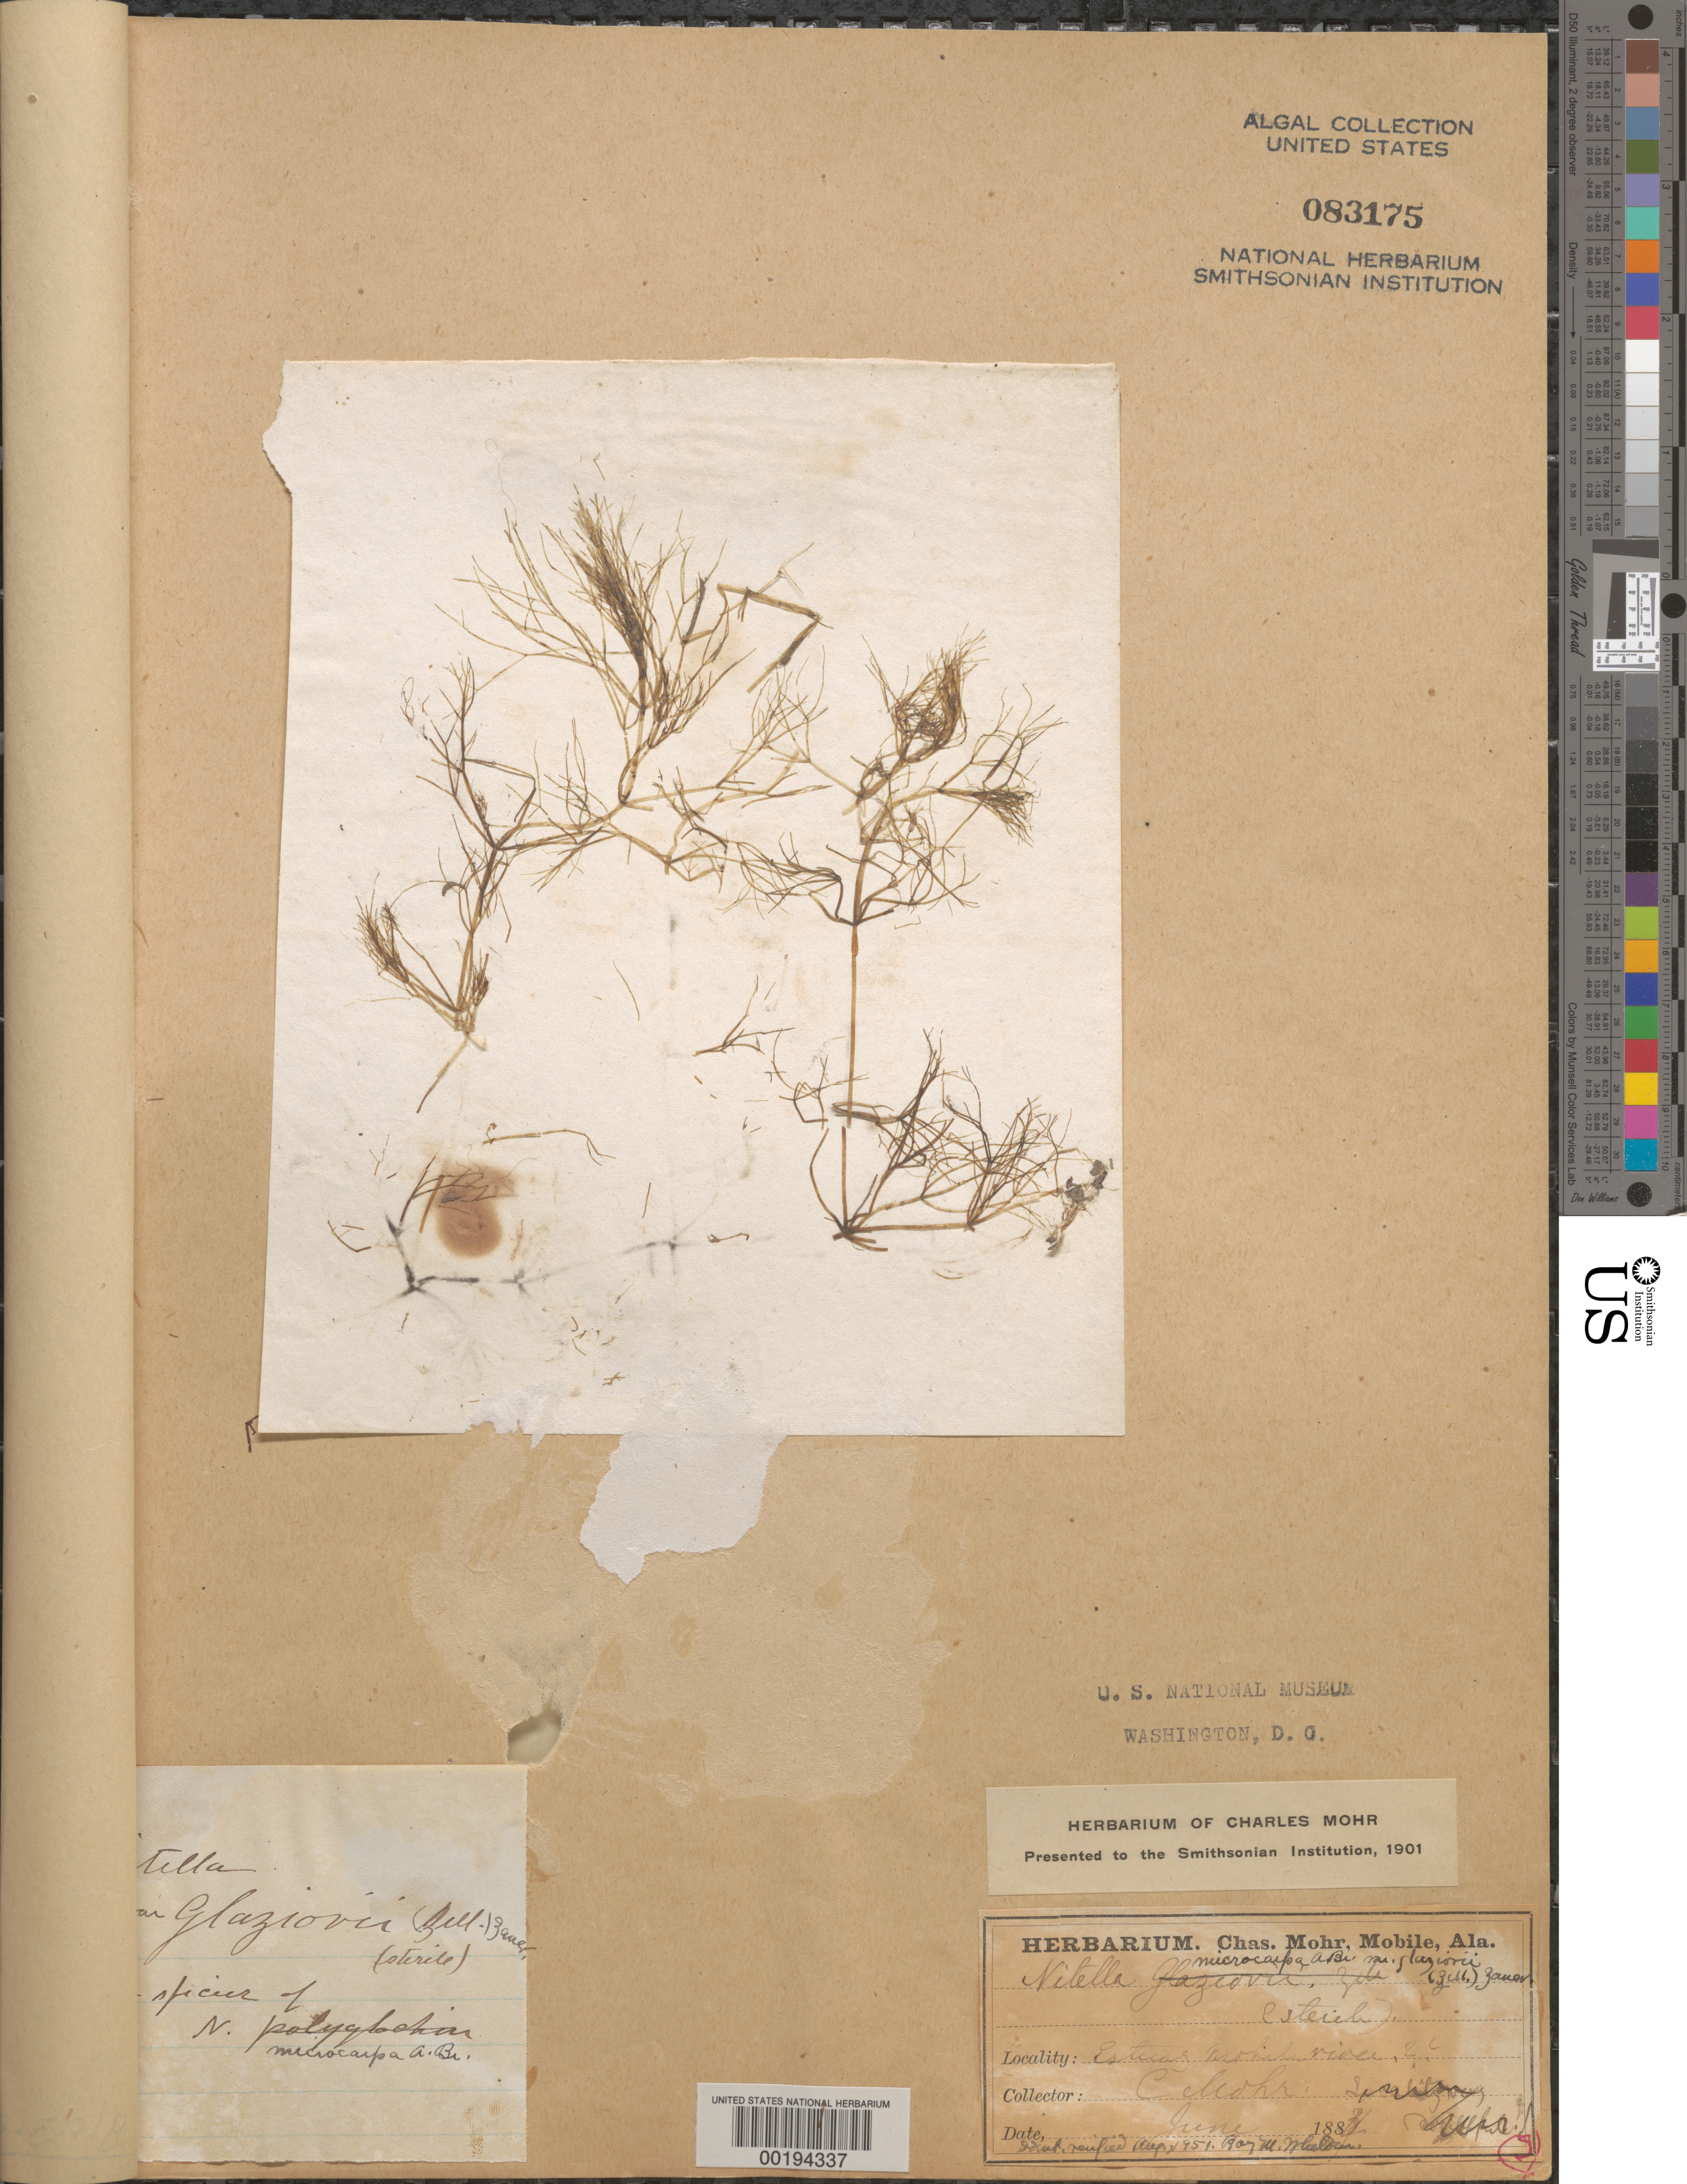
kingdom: Plantae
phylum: Charophyta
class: Charophyceae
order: Charales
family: Characeae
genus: Nitella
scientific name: Nitella microcarpa var. glaziovii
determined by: Whelden, R. M.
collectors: C. T. Mohr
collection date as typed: Jun 1883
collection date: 1883-06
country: United States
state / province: Alabama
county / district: Baldwin County / Mobile County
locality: Mobile River estuary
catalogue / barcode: US 83175